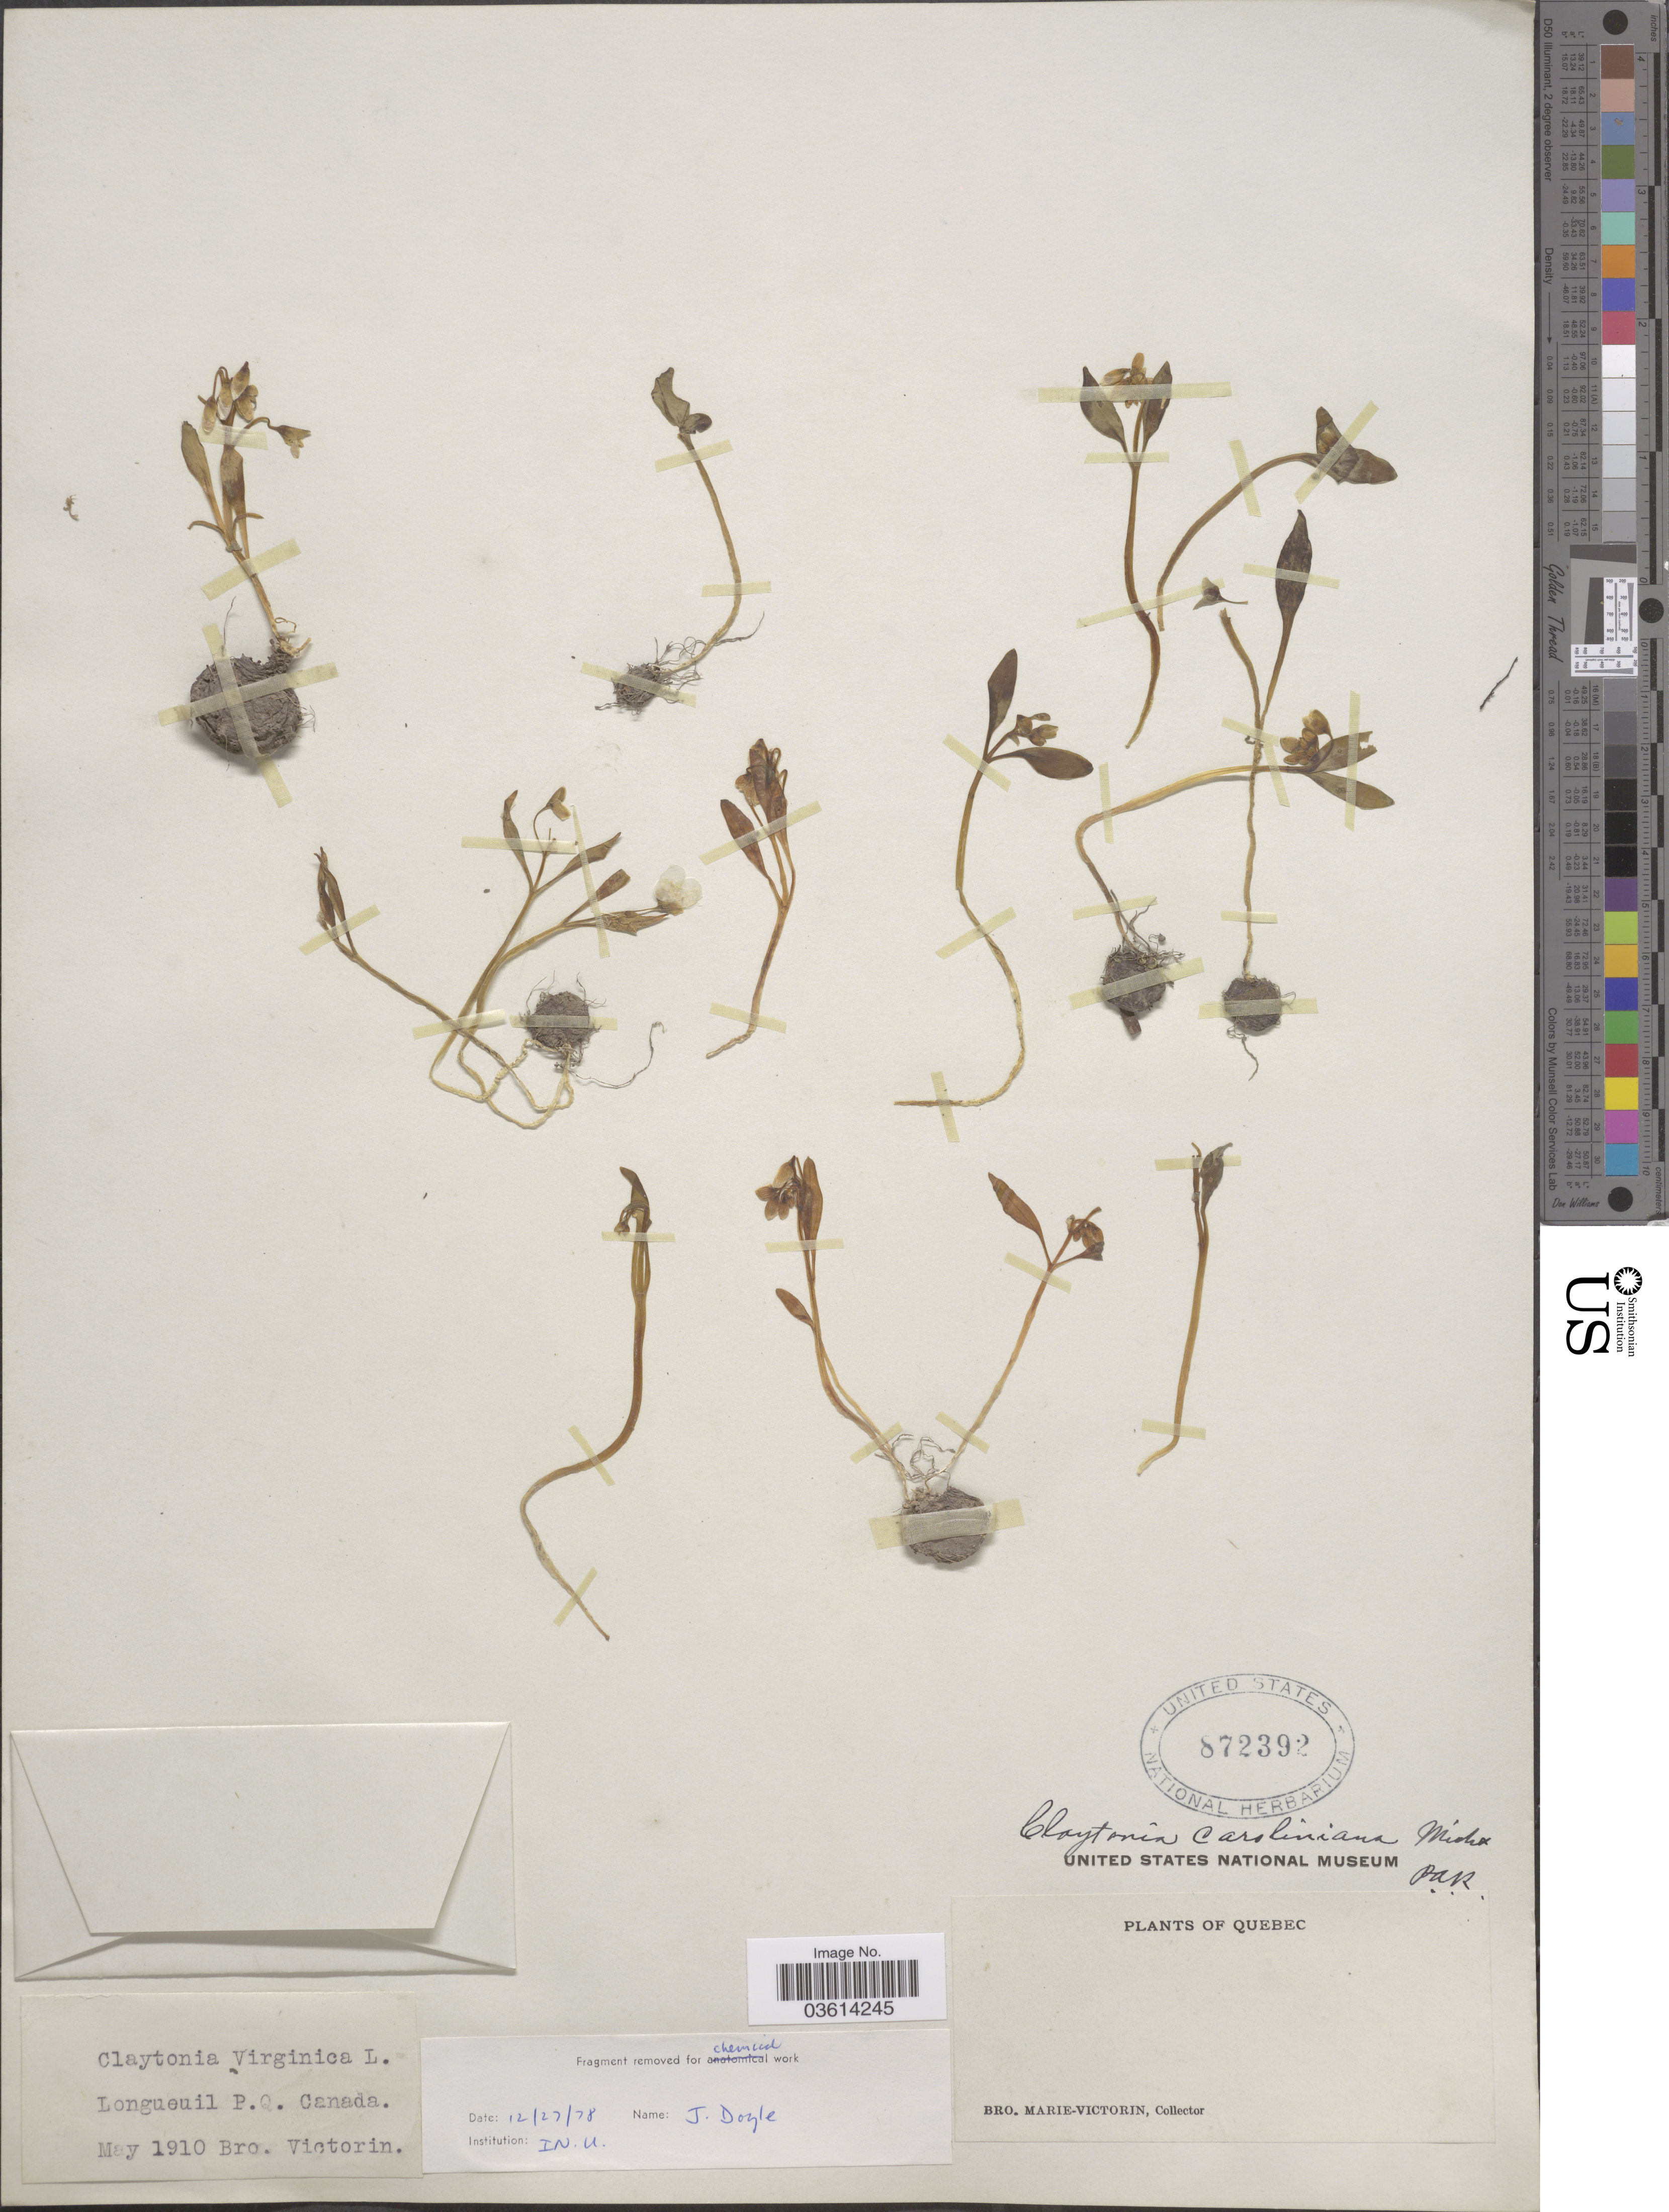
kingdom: Plantae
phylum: Tracheophyta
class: Magnoliopsida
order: Caryophyllales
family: Montiaceae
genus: Claytonia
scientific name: Claytonia caroliniana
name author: Michx.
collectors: B. Victorin & Fr. Marie-Victorin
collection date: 1910-05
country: Canada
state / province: Quebec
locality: Longueuil P.Q.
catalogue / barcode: US 872392